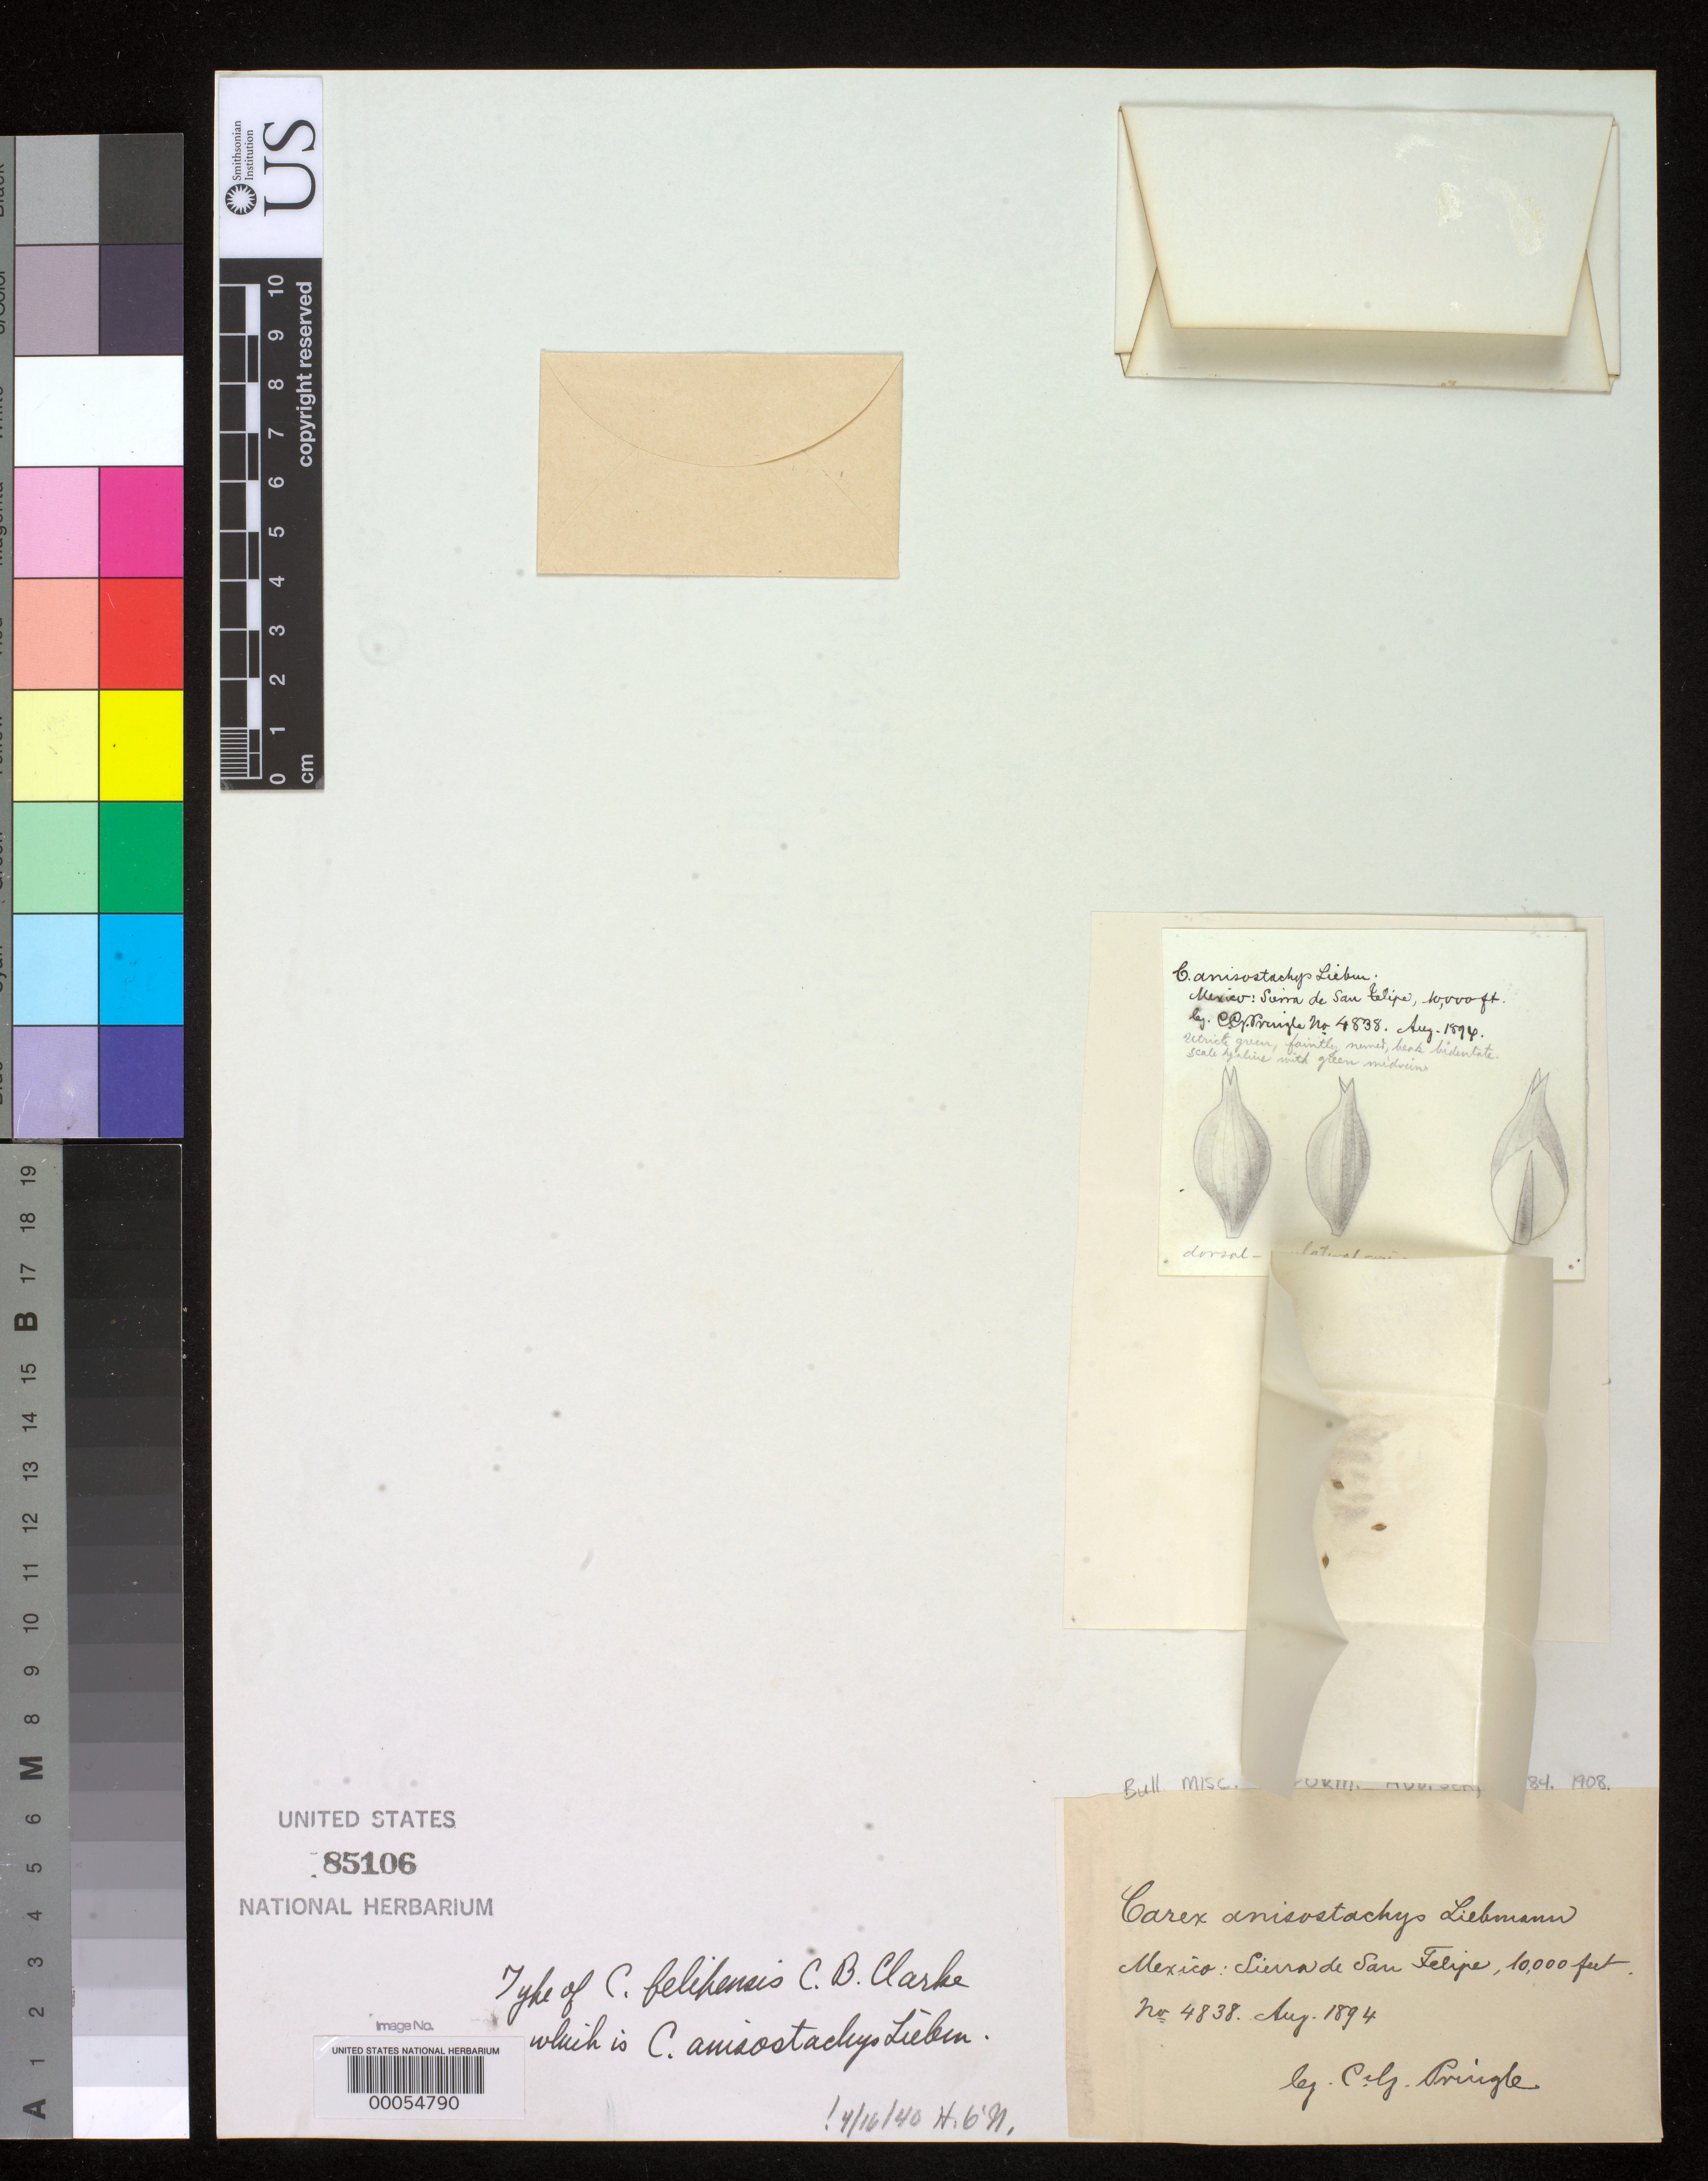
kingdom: Plantae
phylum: Tracheophyta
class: Liliopsida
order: Poales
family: Cyperaceae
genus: Carex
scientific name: Carex felipensis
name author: C.B. Clarke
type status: Isotype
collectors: C. G. Pringle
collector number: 4838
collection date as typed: Aug 1894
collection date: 1894-08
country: Mexico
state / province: Oaxaca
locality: Sierra de San Felipe.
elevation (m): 3048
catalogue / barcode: US 85106